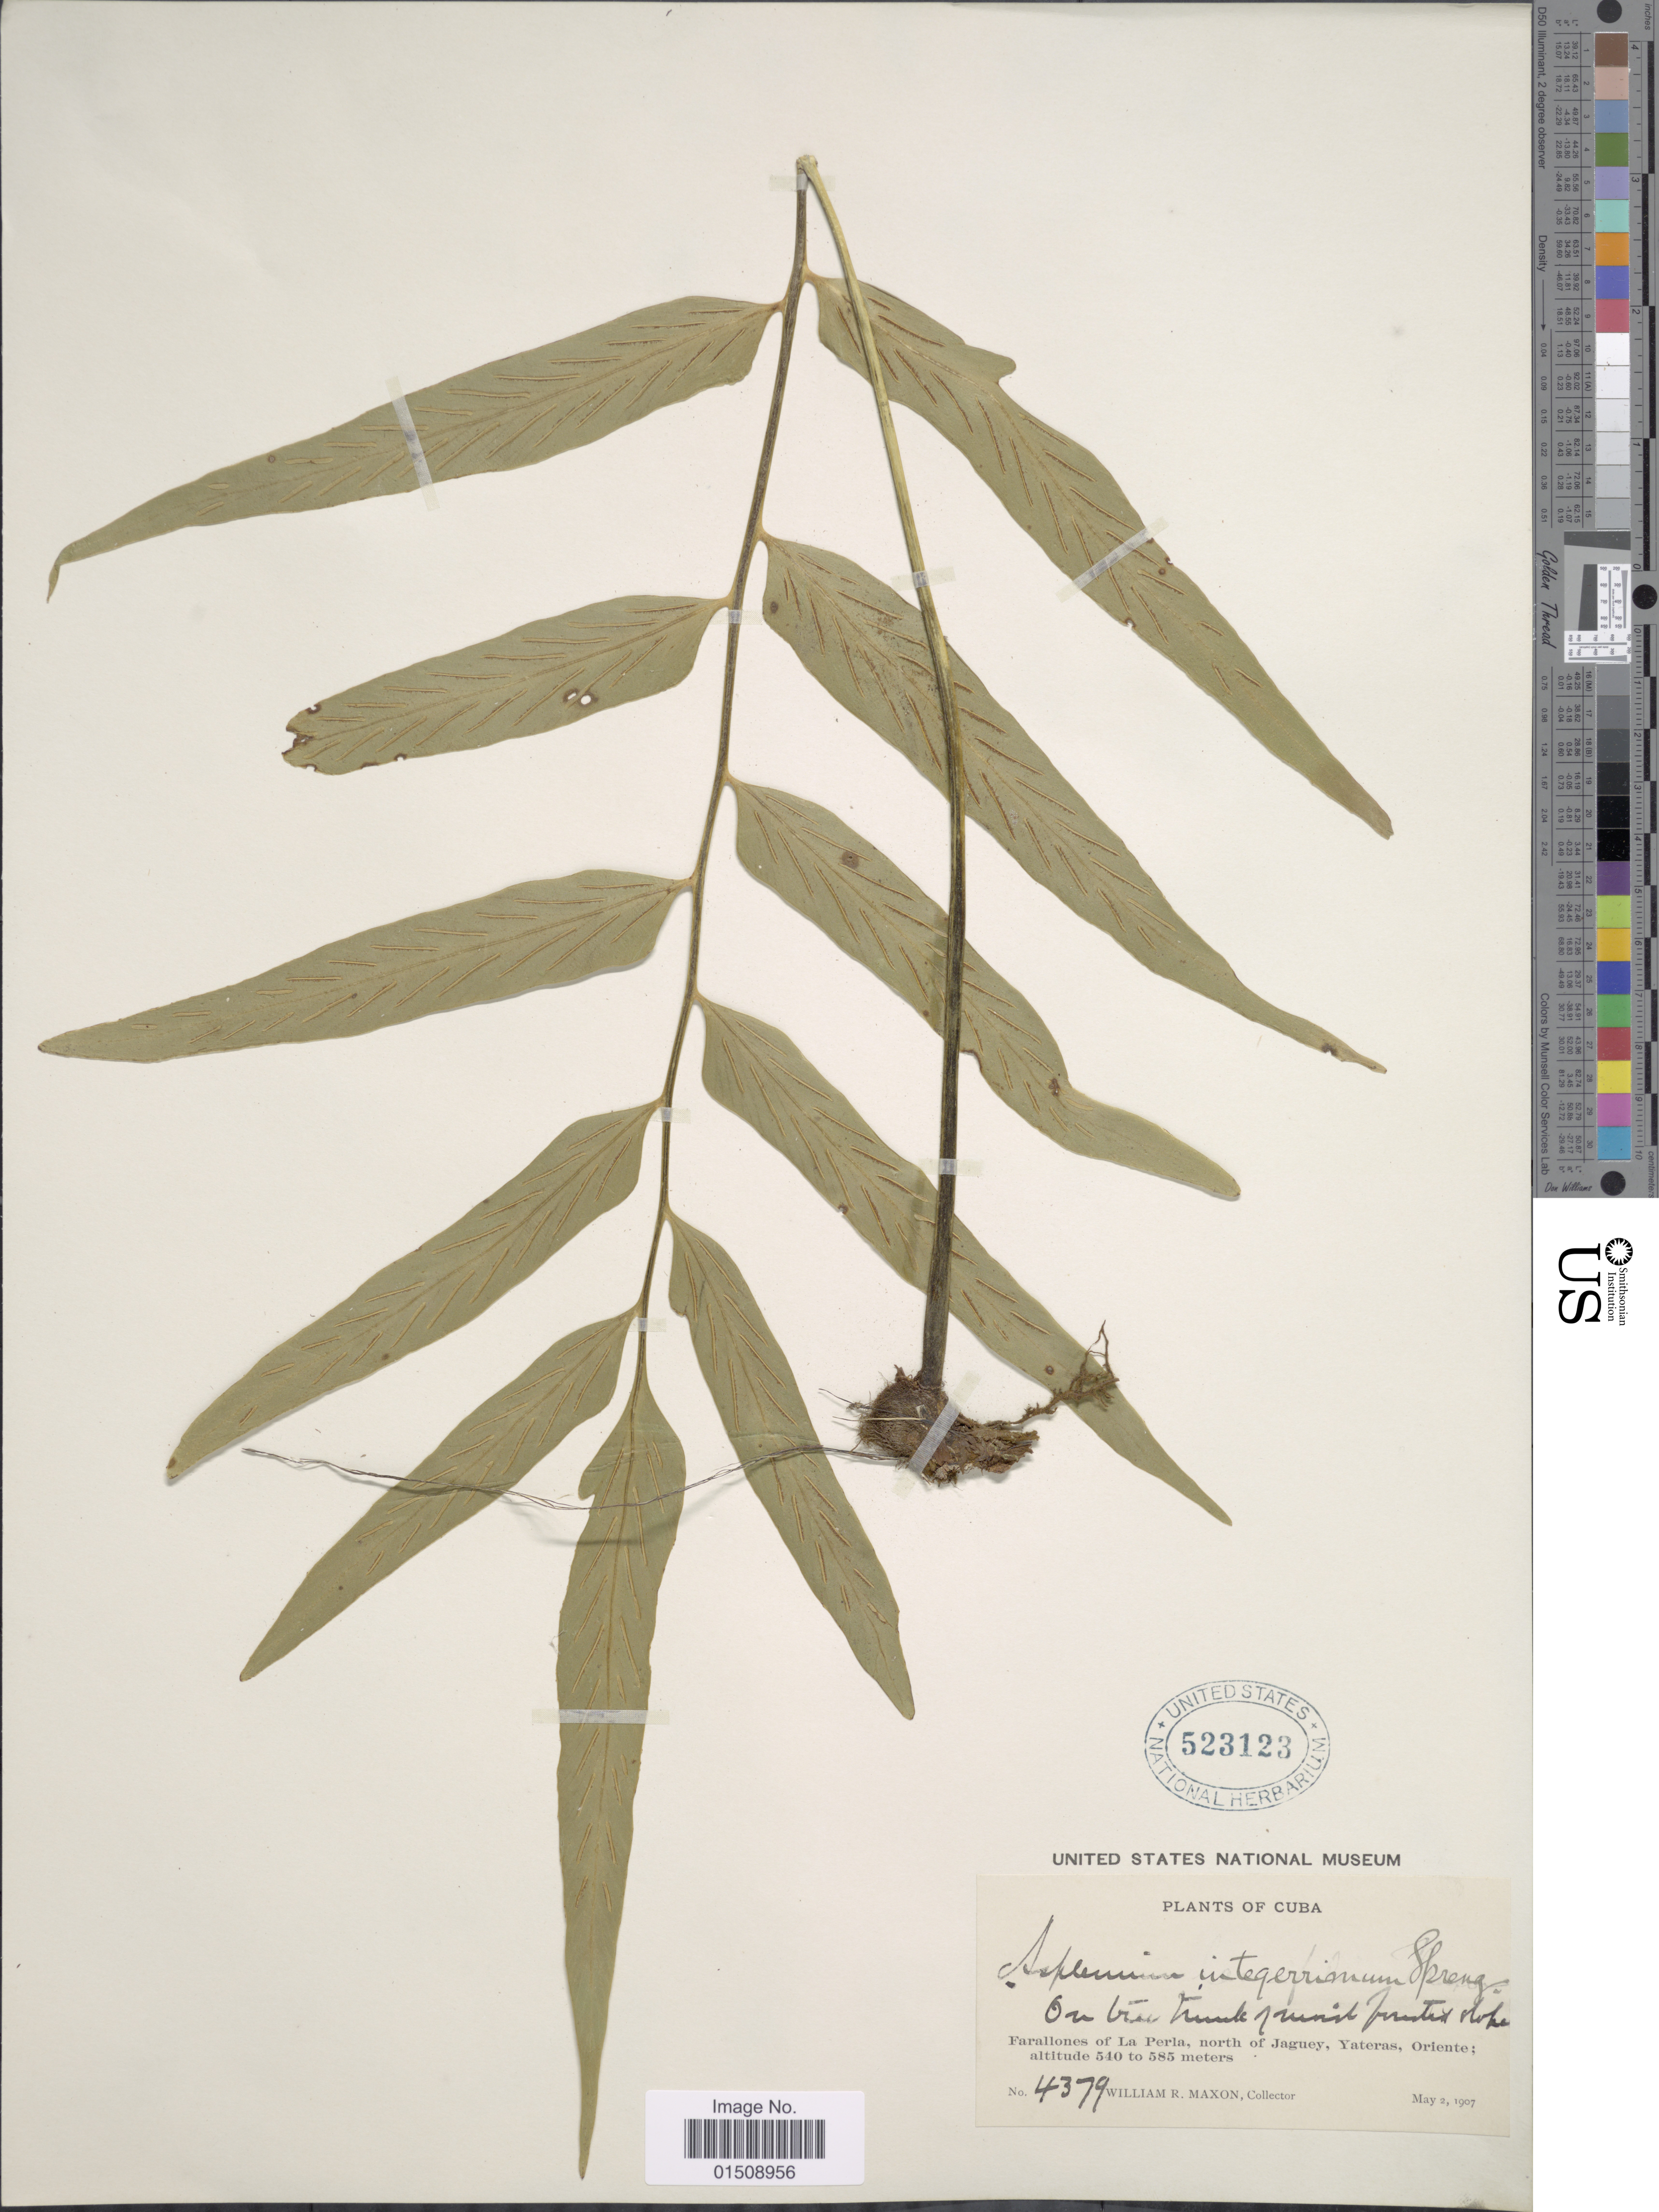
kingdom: Plantae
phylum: Tracheophyta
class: Polypodiopsida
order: Polypodiales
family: Aspleniaceae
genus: Asplenium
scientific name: Asplenium juglandifolium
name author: Lam.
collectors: W. R. Maxon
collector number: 4379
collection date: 1907-05-02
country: Cuba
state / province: Oriente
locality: Farallones of La Perla, north of Jaguey, Yateras, Oriente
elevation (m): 540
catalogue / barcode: US 523123